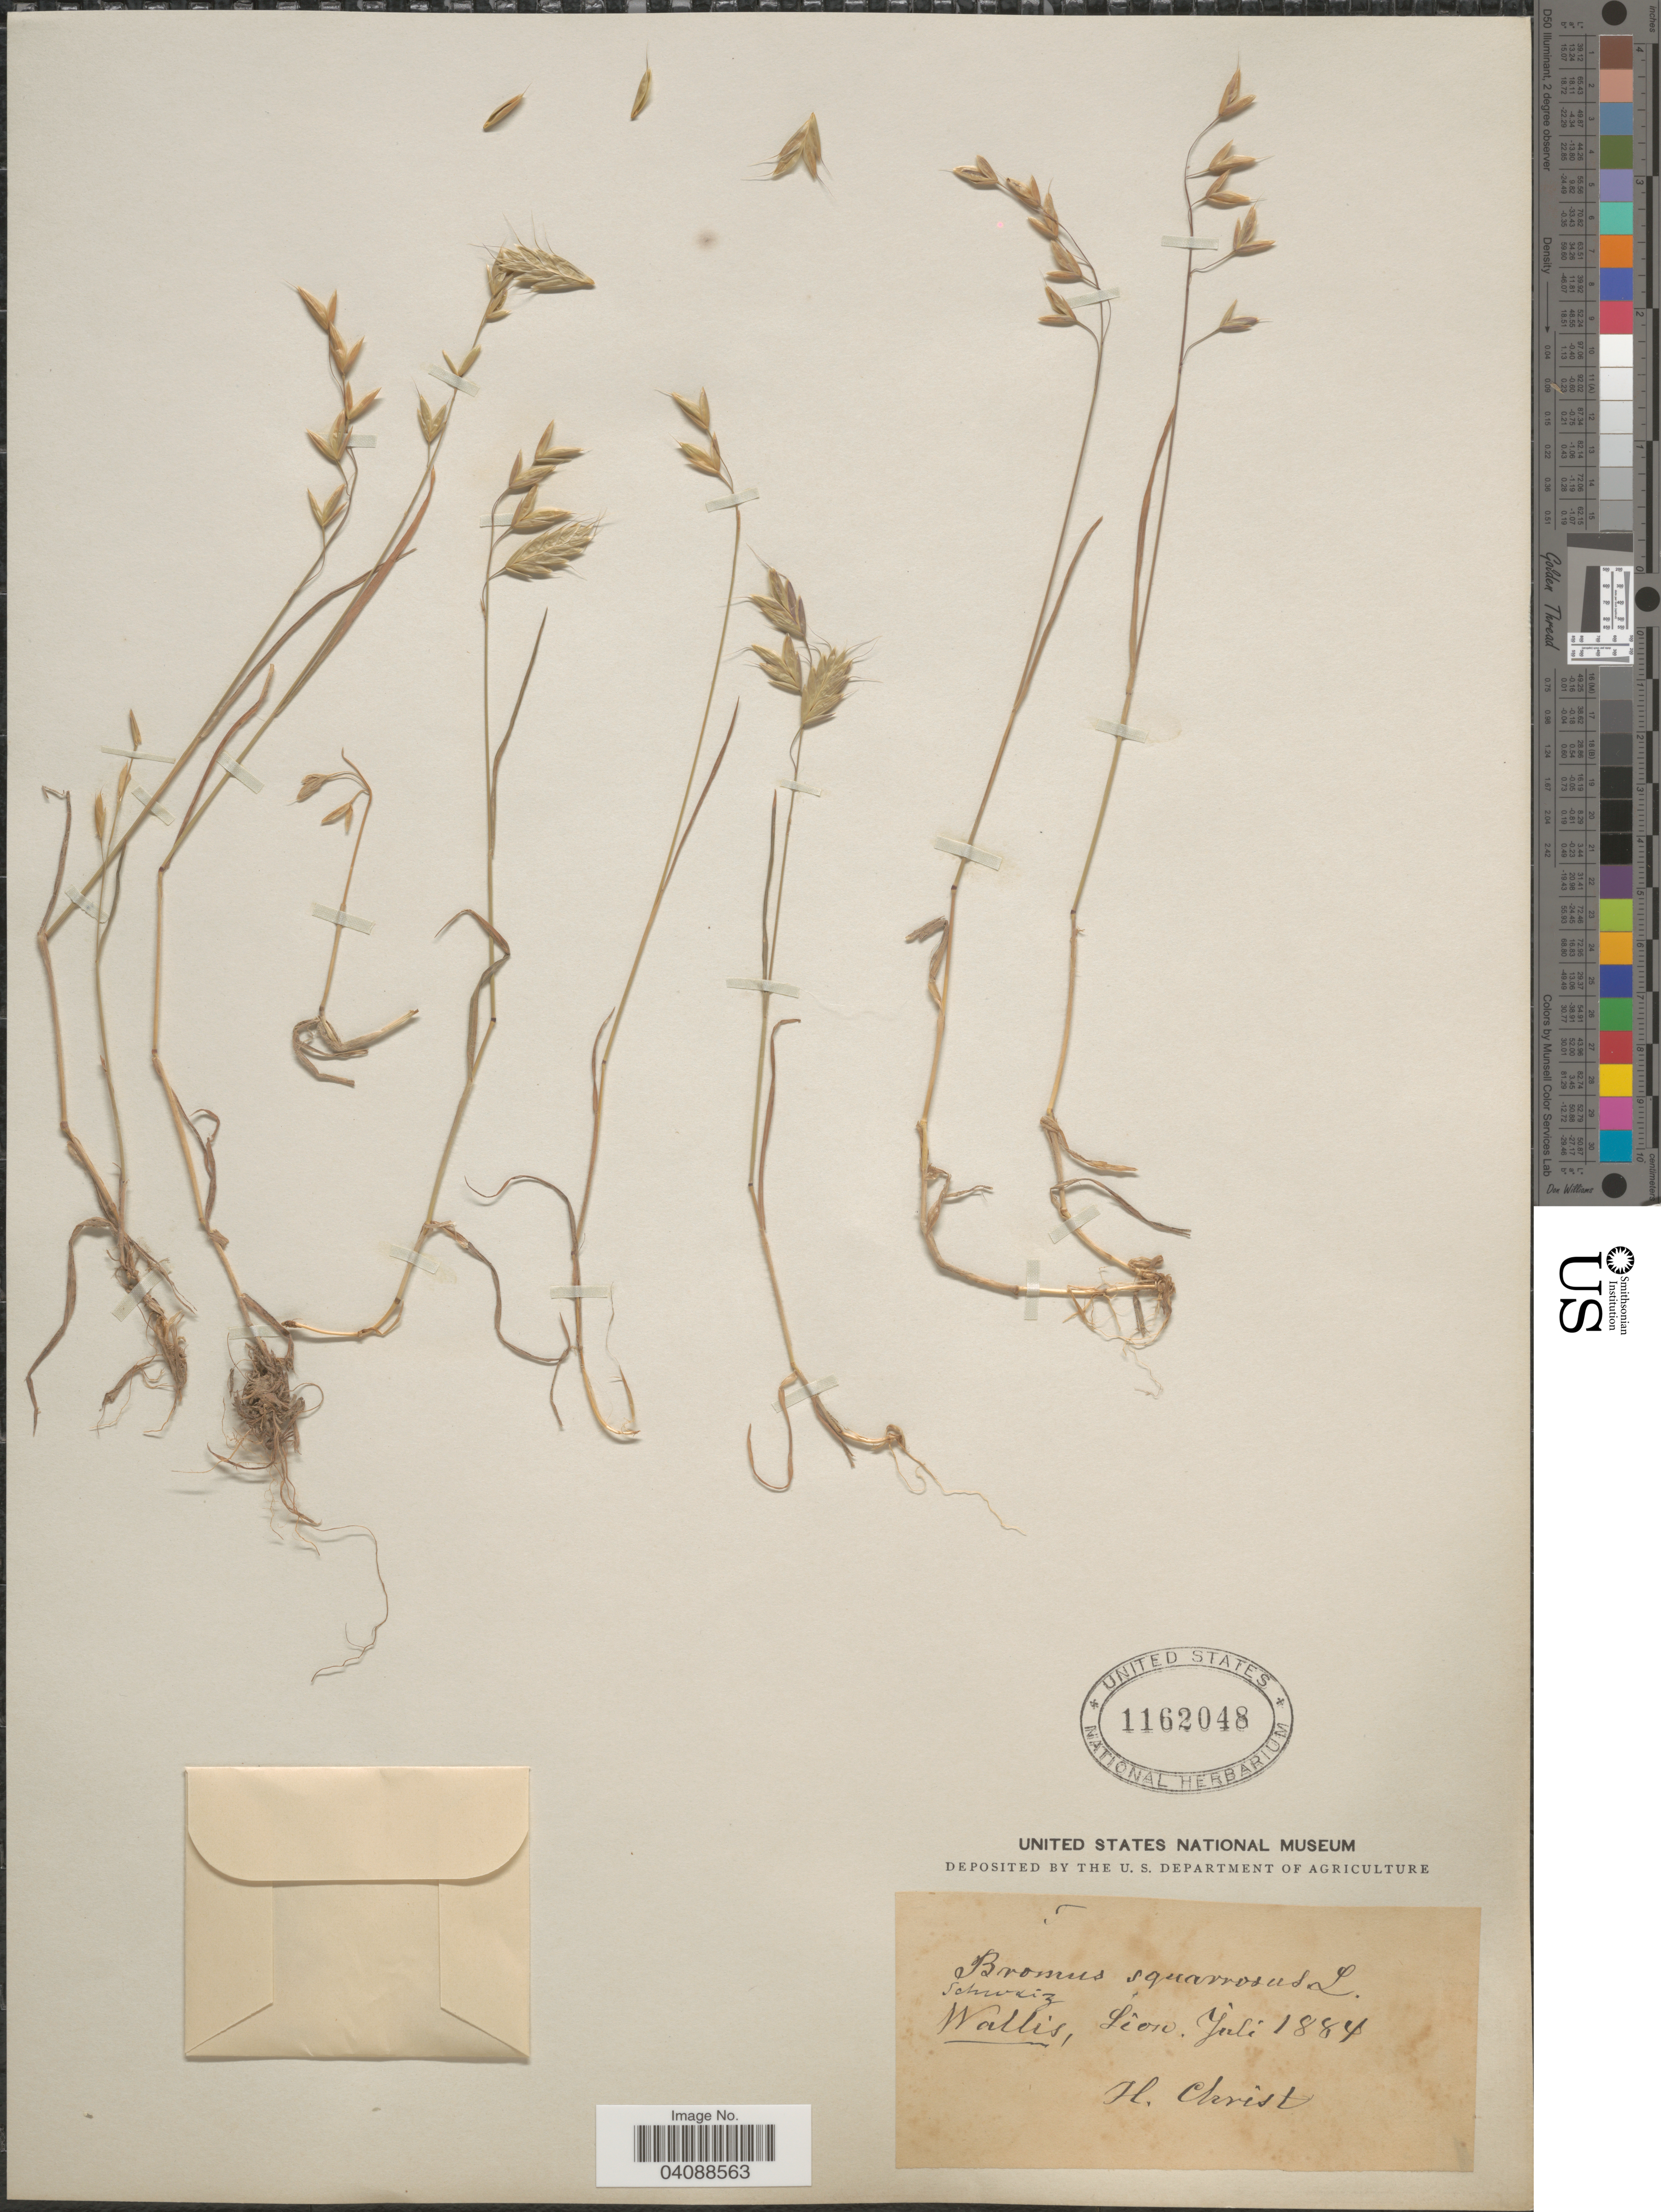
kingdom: Plantae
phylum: Tracheophyta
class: Liliopsida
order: Poales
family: Poaceae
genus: Bromus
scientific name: Bromus squarrosus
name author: L.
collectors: H. Christ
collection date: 1884-07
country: Switzerland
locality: Schweiz. Wallis, Lîon.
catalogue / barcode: US 1162048